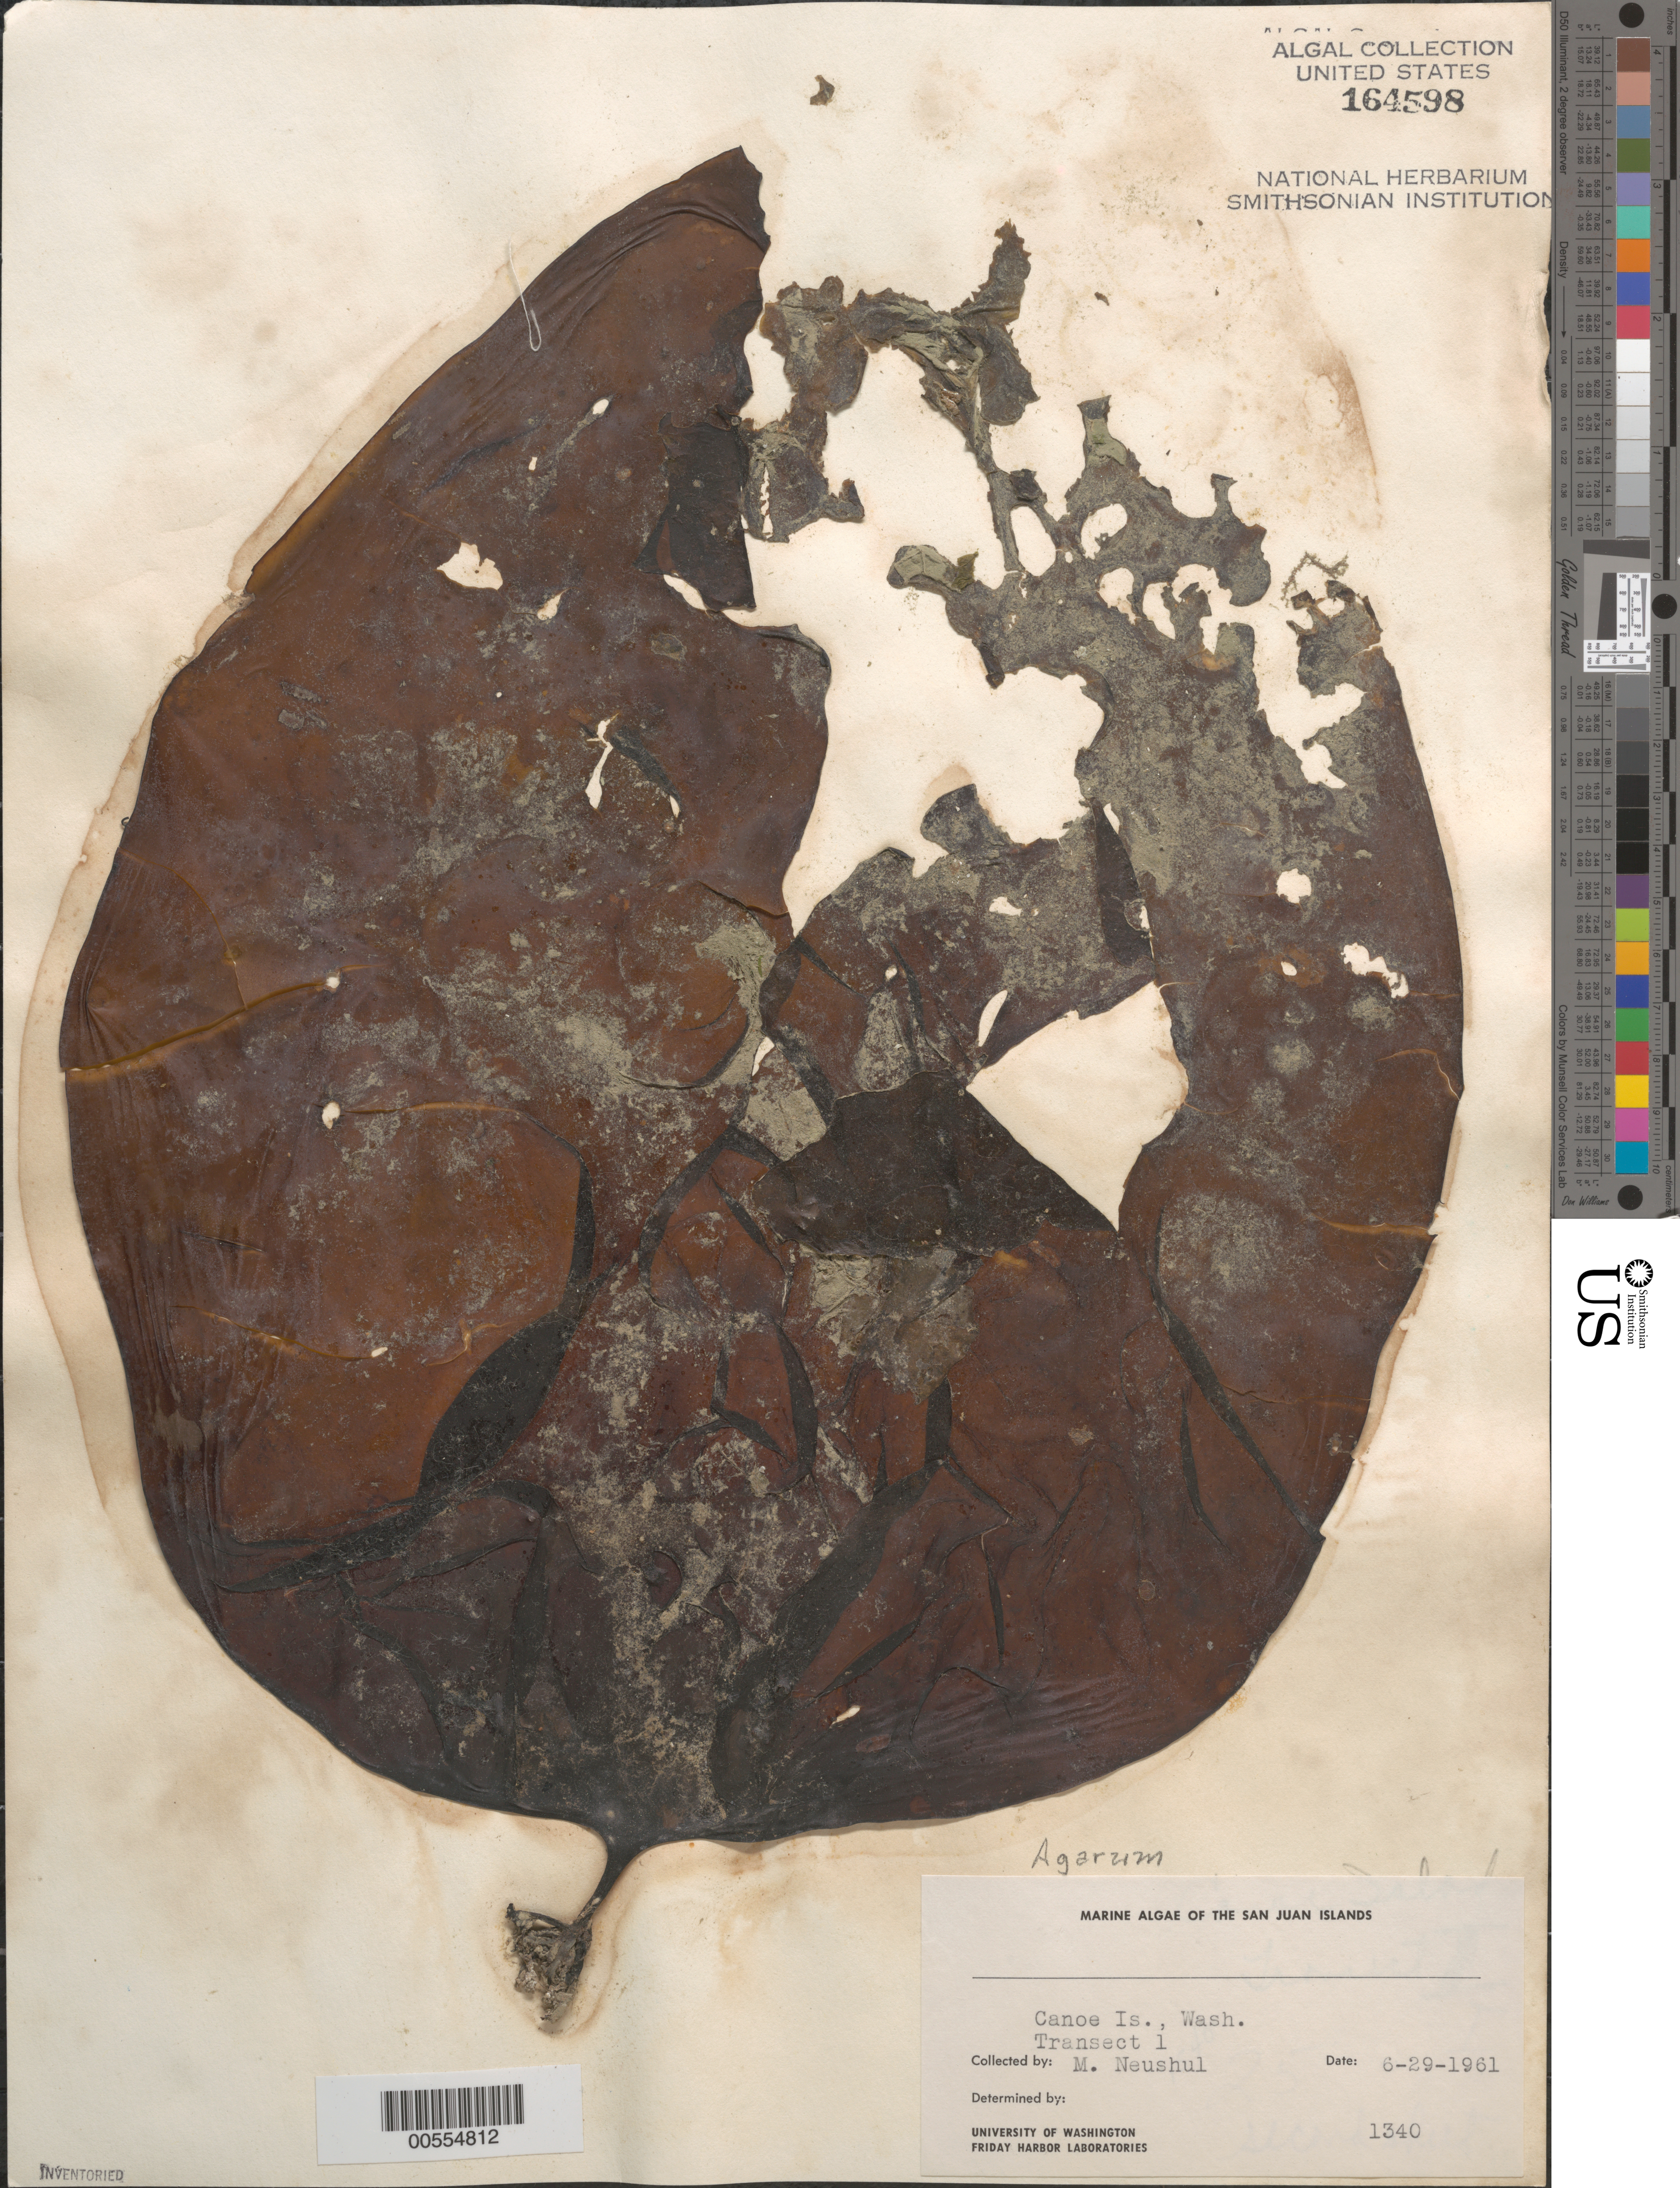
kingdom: Chromista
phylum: Ochrophyta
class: Phaeophyceae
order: Laminariales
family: Costariaceae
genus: Agarum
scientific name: Agarum sp.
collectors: M. Neushul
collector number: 1340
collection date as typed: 29 Jun 1961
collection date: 1961-06-29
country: United States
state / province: Washington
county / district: San Juan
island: Canoe Island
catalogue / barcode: US 164598